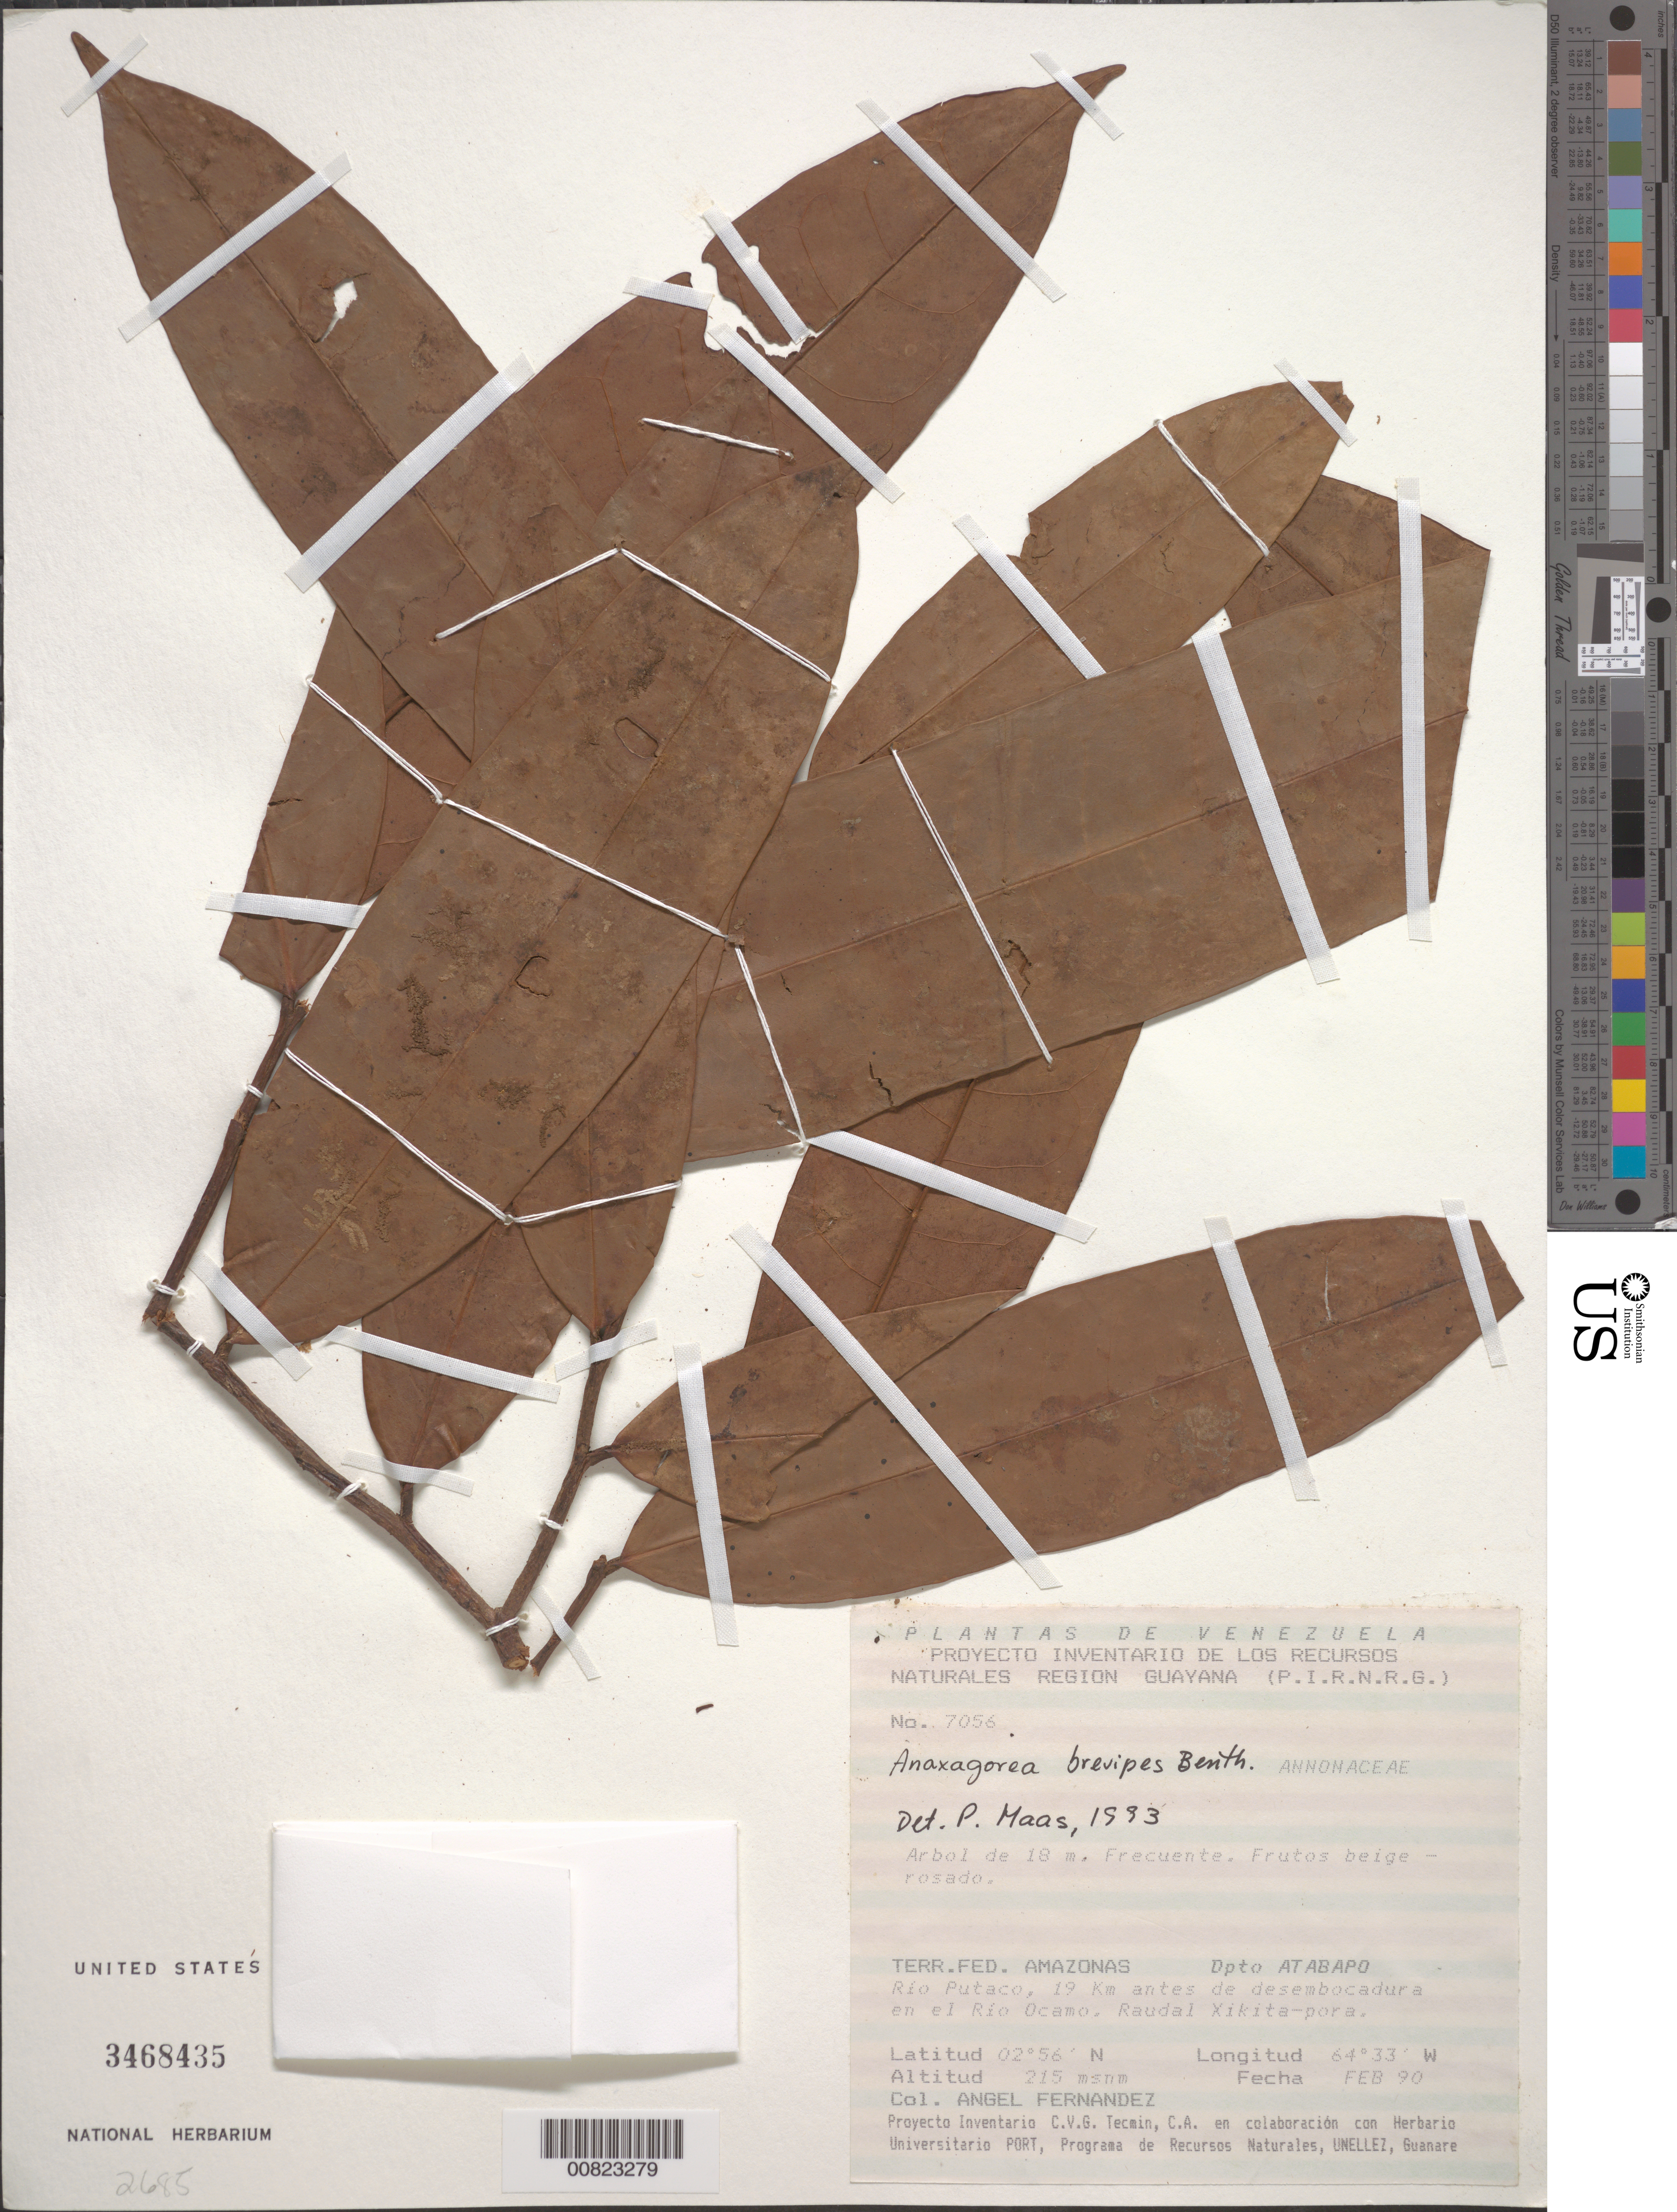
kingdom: Plantae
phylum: Tracheophyta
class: Magnoliopsida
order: Magnoliales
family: Annonaceae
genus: Anaxagorea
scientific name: Anaxagorea brevipes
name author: Benth.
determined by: Maas, Paul J. M.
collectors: A. Fernández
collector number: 7056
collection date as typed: Feb-90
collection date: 1990-02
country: Venezuela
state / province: Amazonas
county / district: Atabapo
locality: Río Putaco, 19 km antes de desembocadura en el Río Ocamo; Raudal Xikita-pora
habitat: Antes de desembocadura en el rio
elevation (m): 215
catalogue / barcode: US 3468435